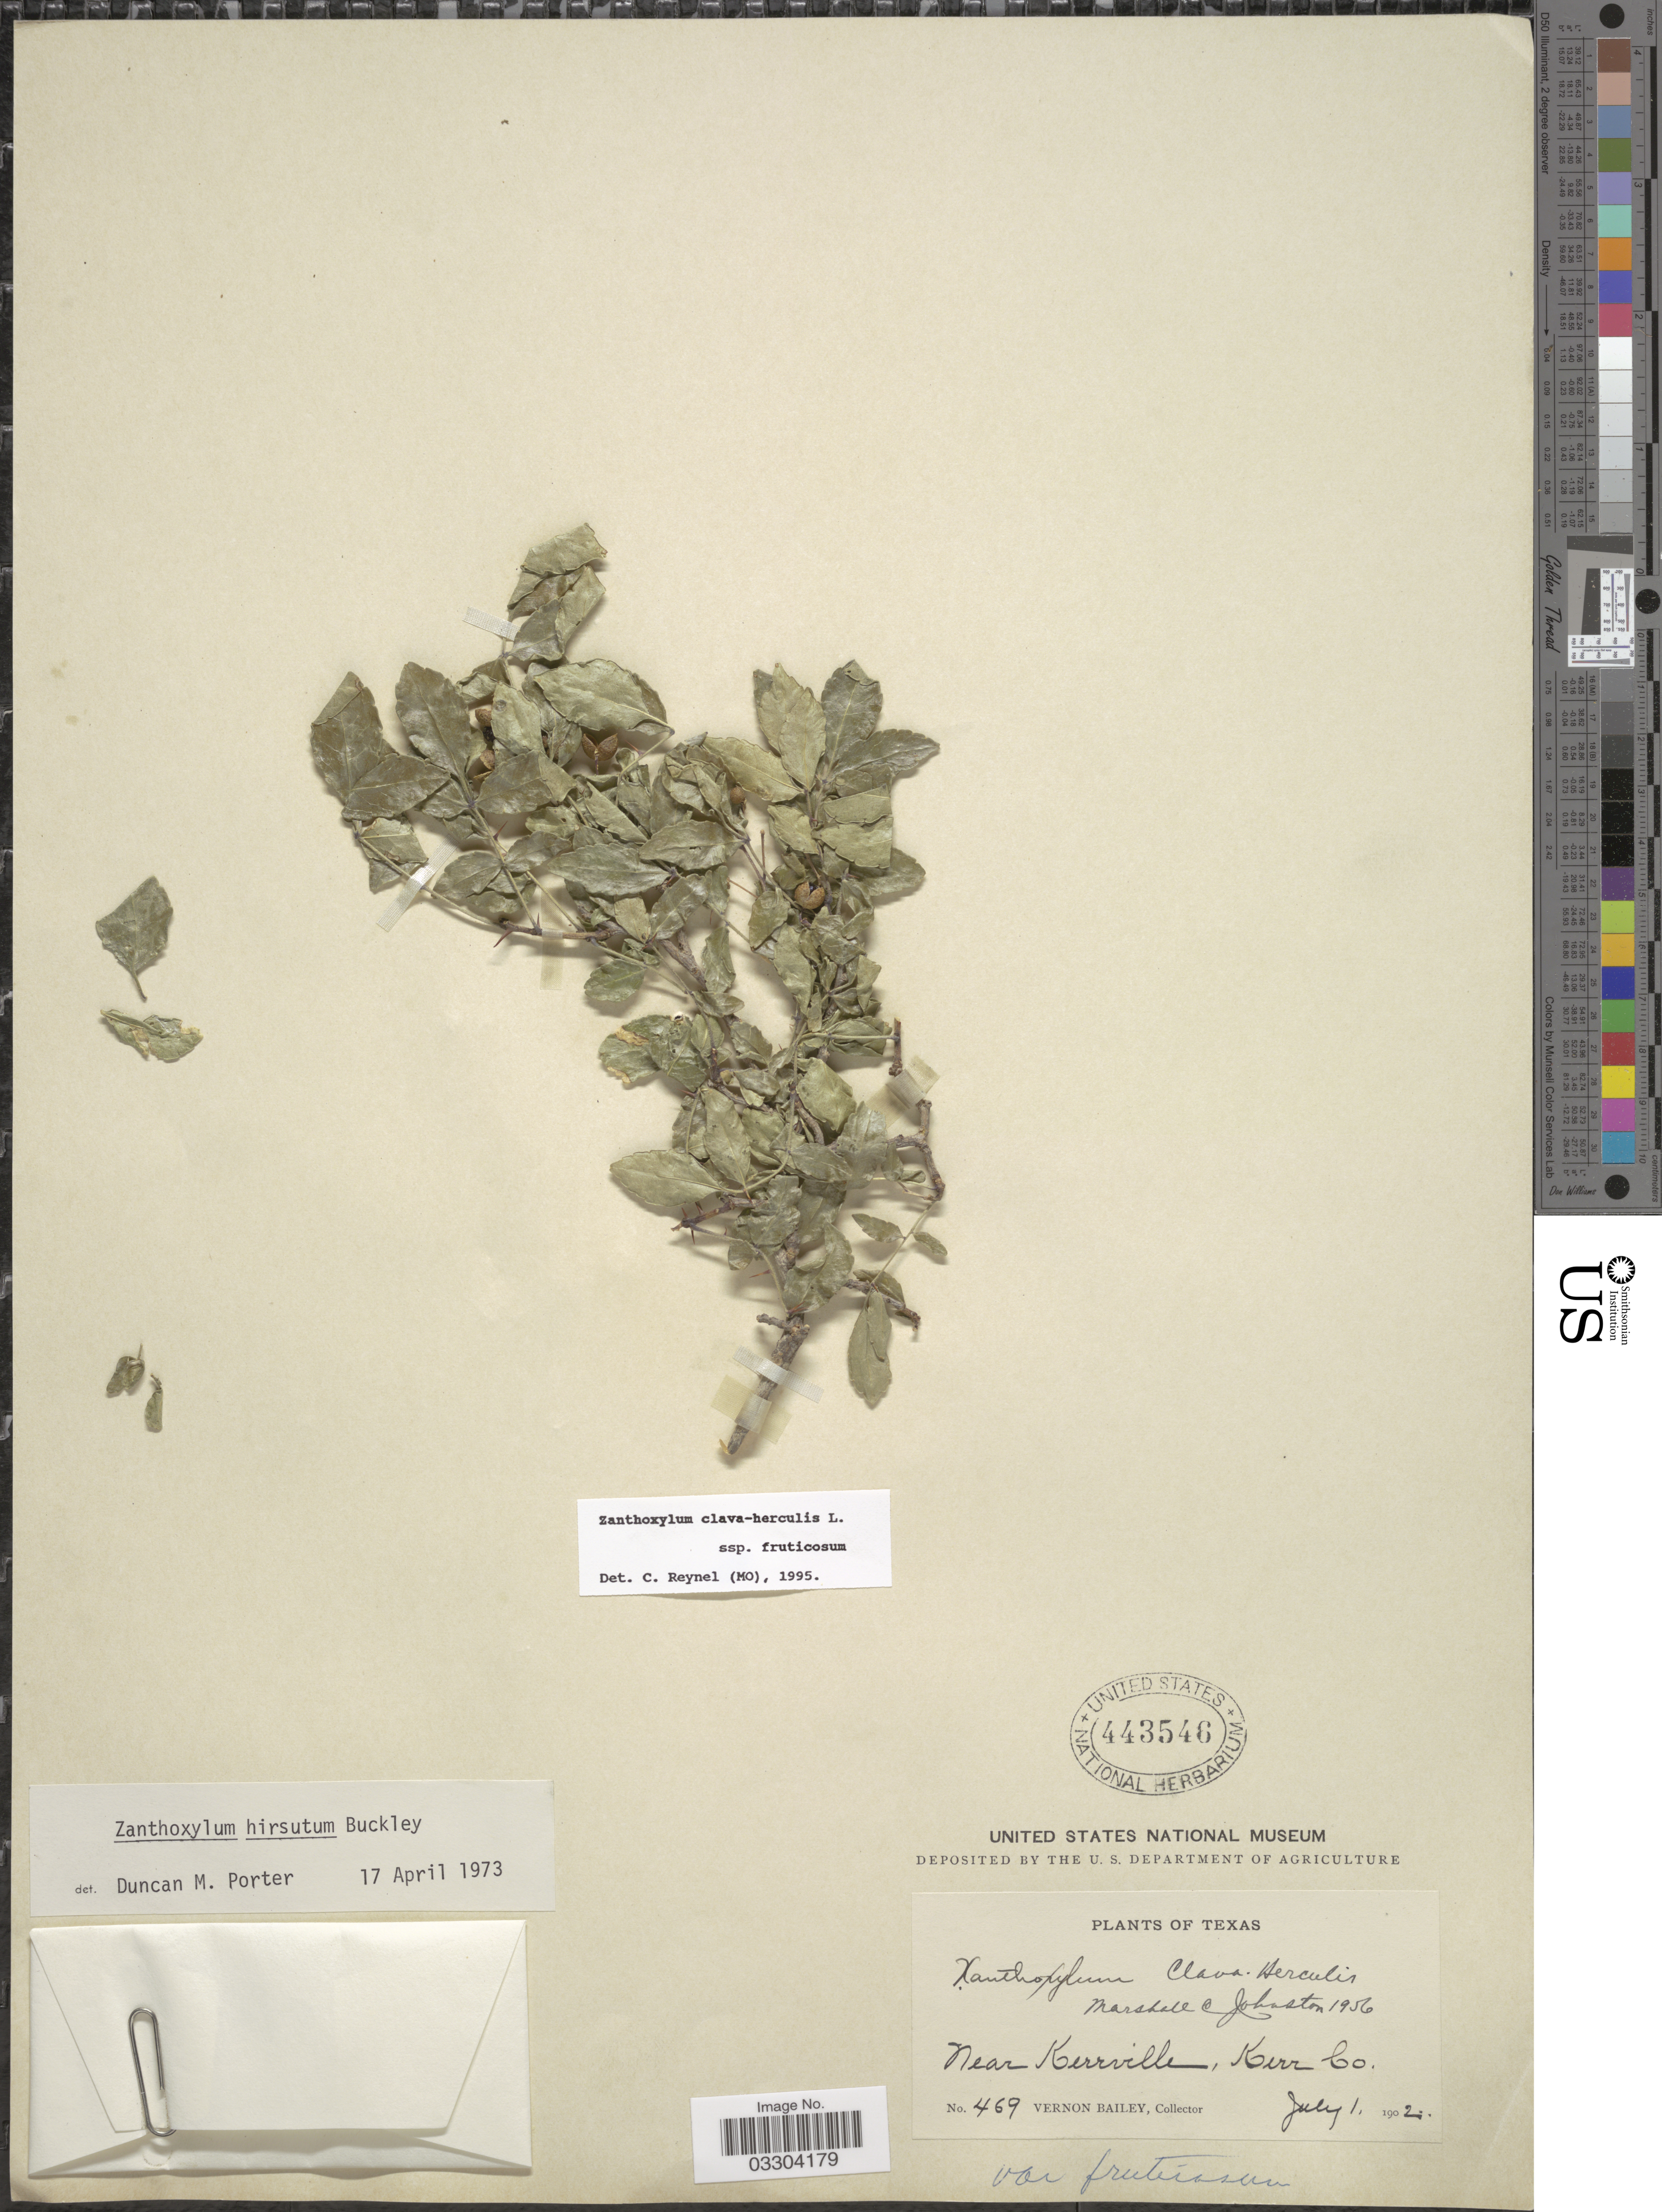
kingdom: Plantae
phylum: Tracheophyta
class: Magnoliopsida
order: Sapindales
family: Rutaceae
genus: Zanthoxylum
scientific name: Zanthoxylum clava-herculis subsp. fruticosum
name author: (A. Gray) Reynel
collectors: V. O. Bailey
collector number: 469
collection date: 1902-07-01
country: United States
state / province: Texas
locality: Near Kerrville, Kerr Co.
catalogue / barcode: US 443546